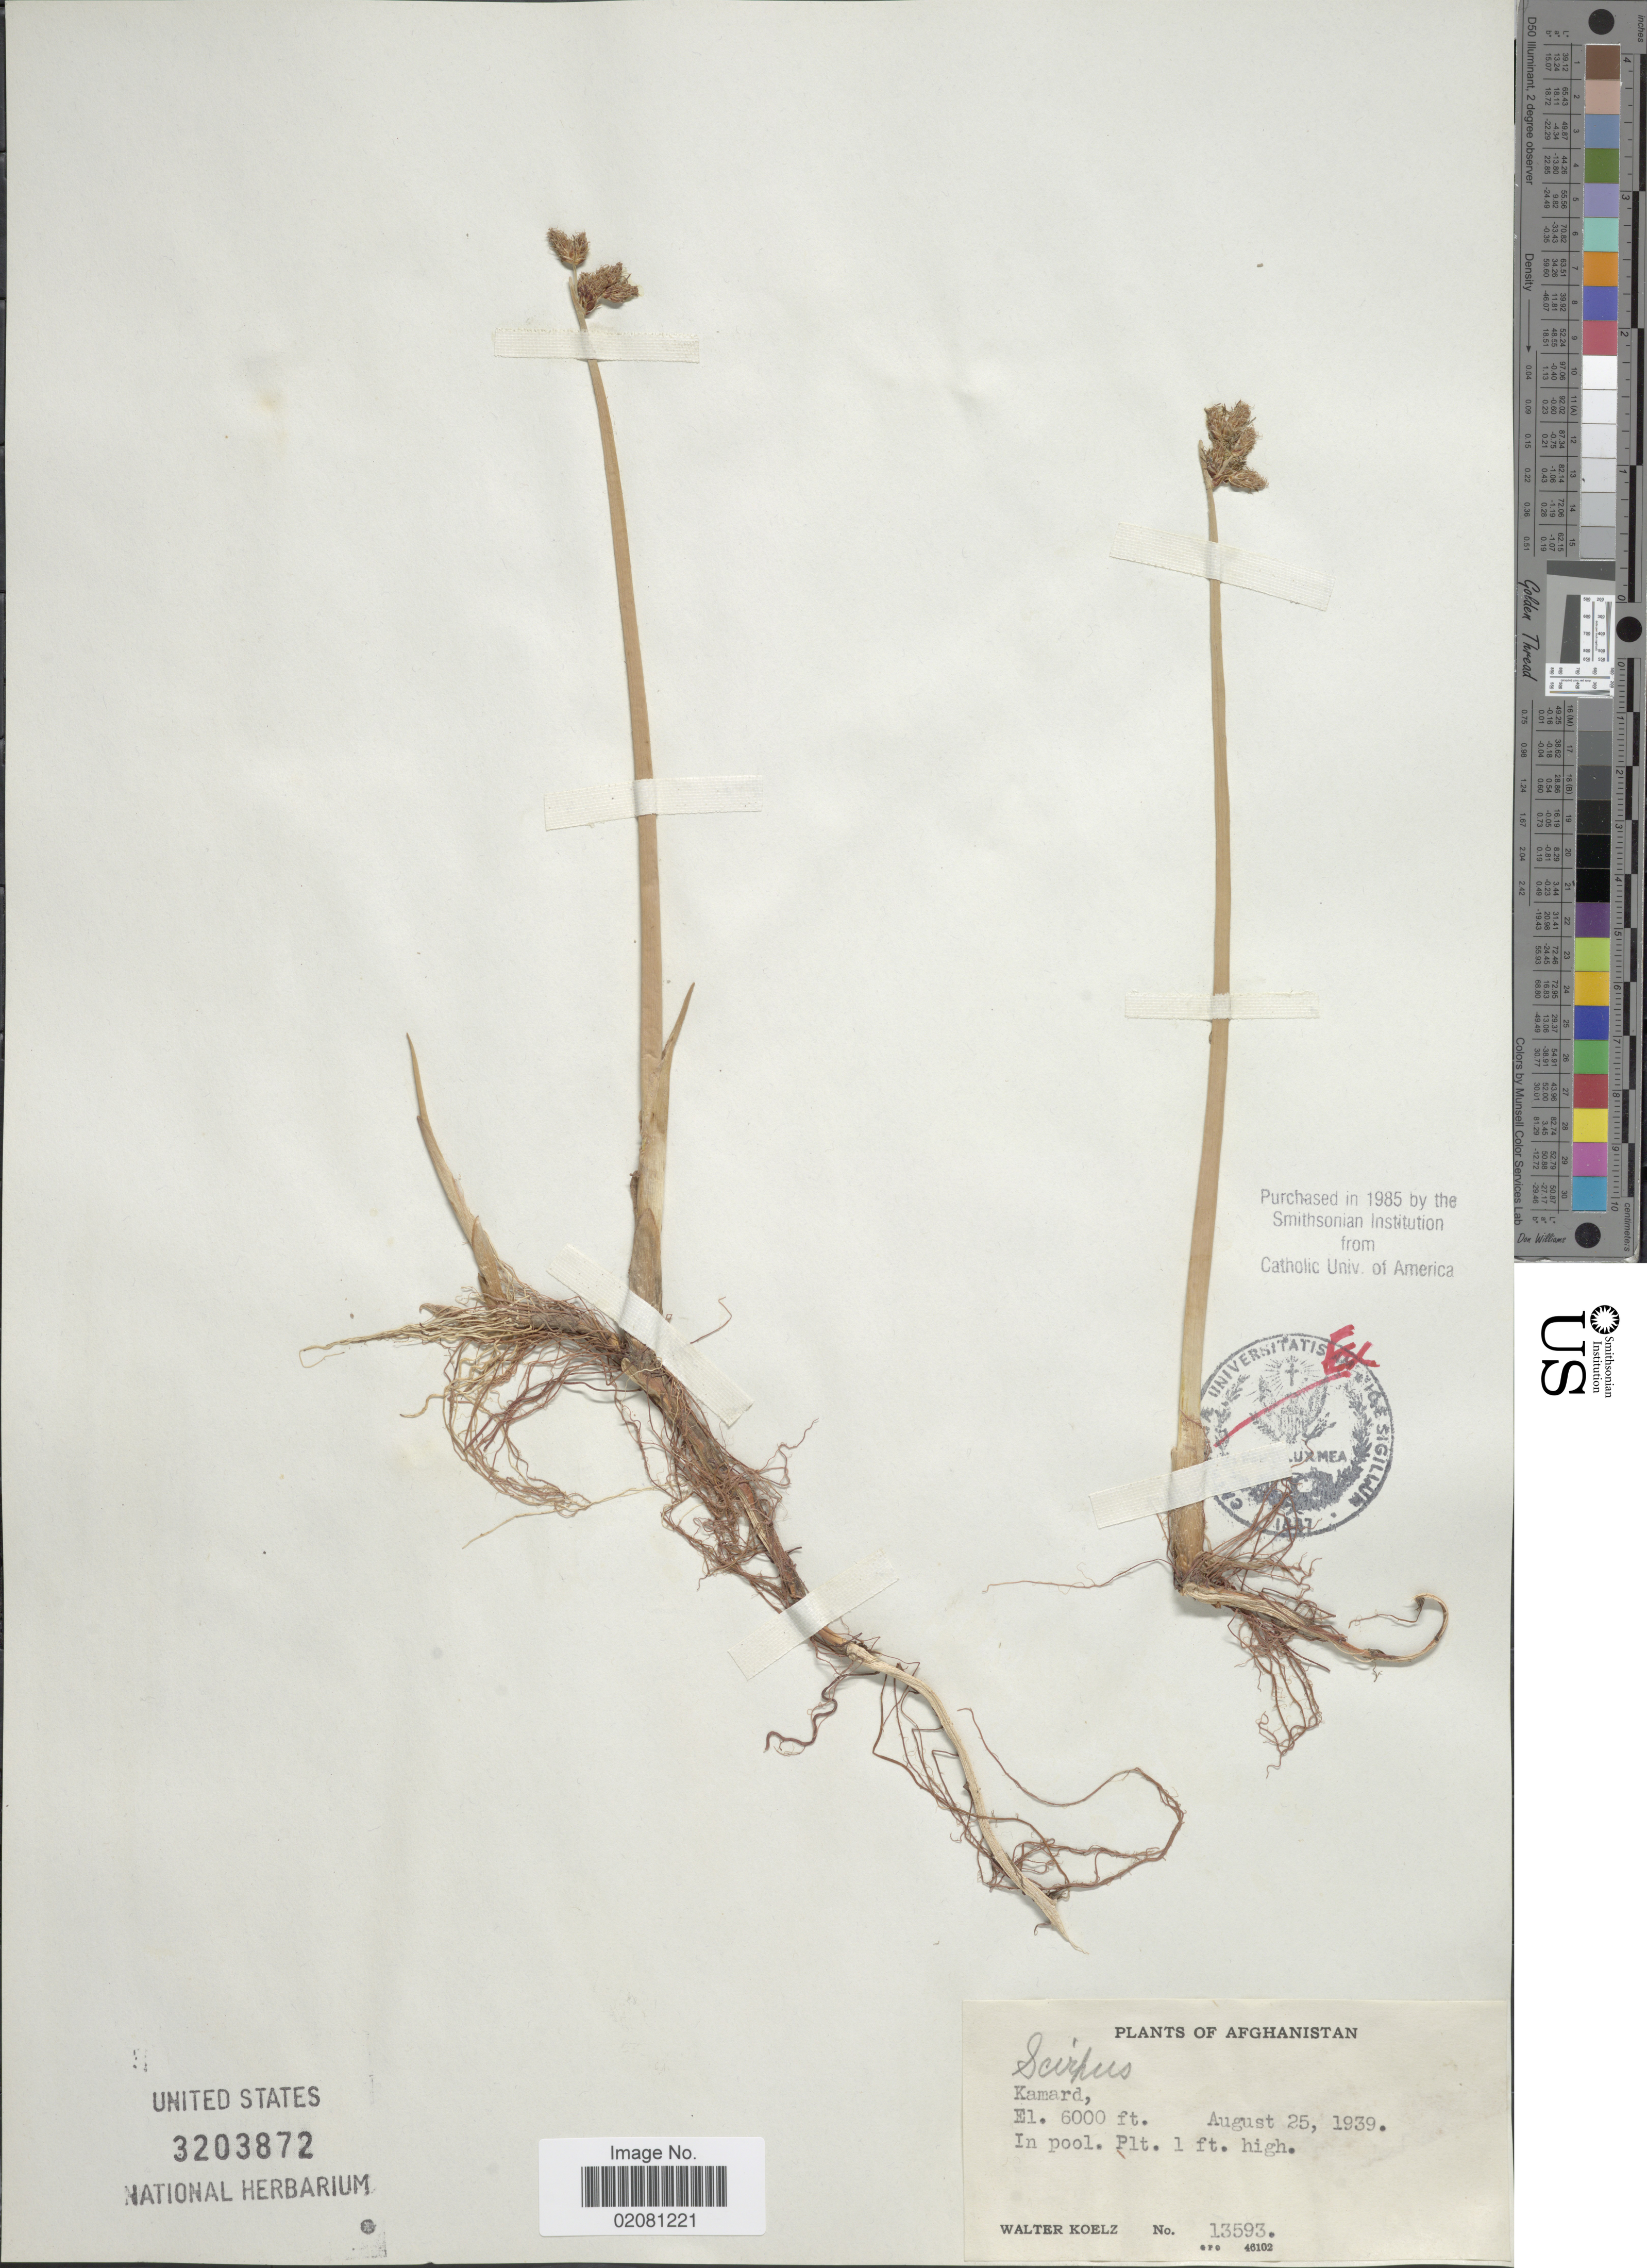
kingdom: Plantae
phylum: Tracheophyta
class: Liliopsida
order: Poales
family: Cyperaceae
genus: Schoenoplectus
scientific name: Schoenoplectus sp.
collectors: W. N. Koelz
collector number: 13593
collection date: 1939-08-25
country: Afghanistan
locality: Kamard, in pool.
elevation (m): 1829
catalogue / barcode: US 3203872